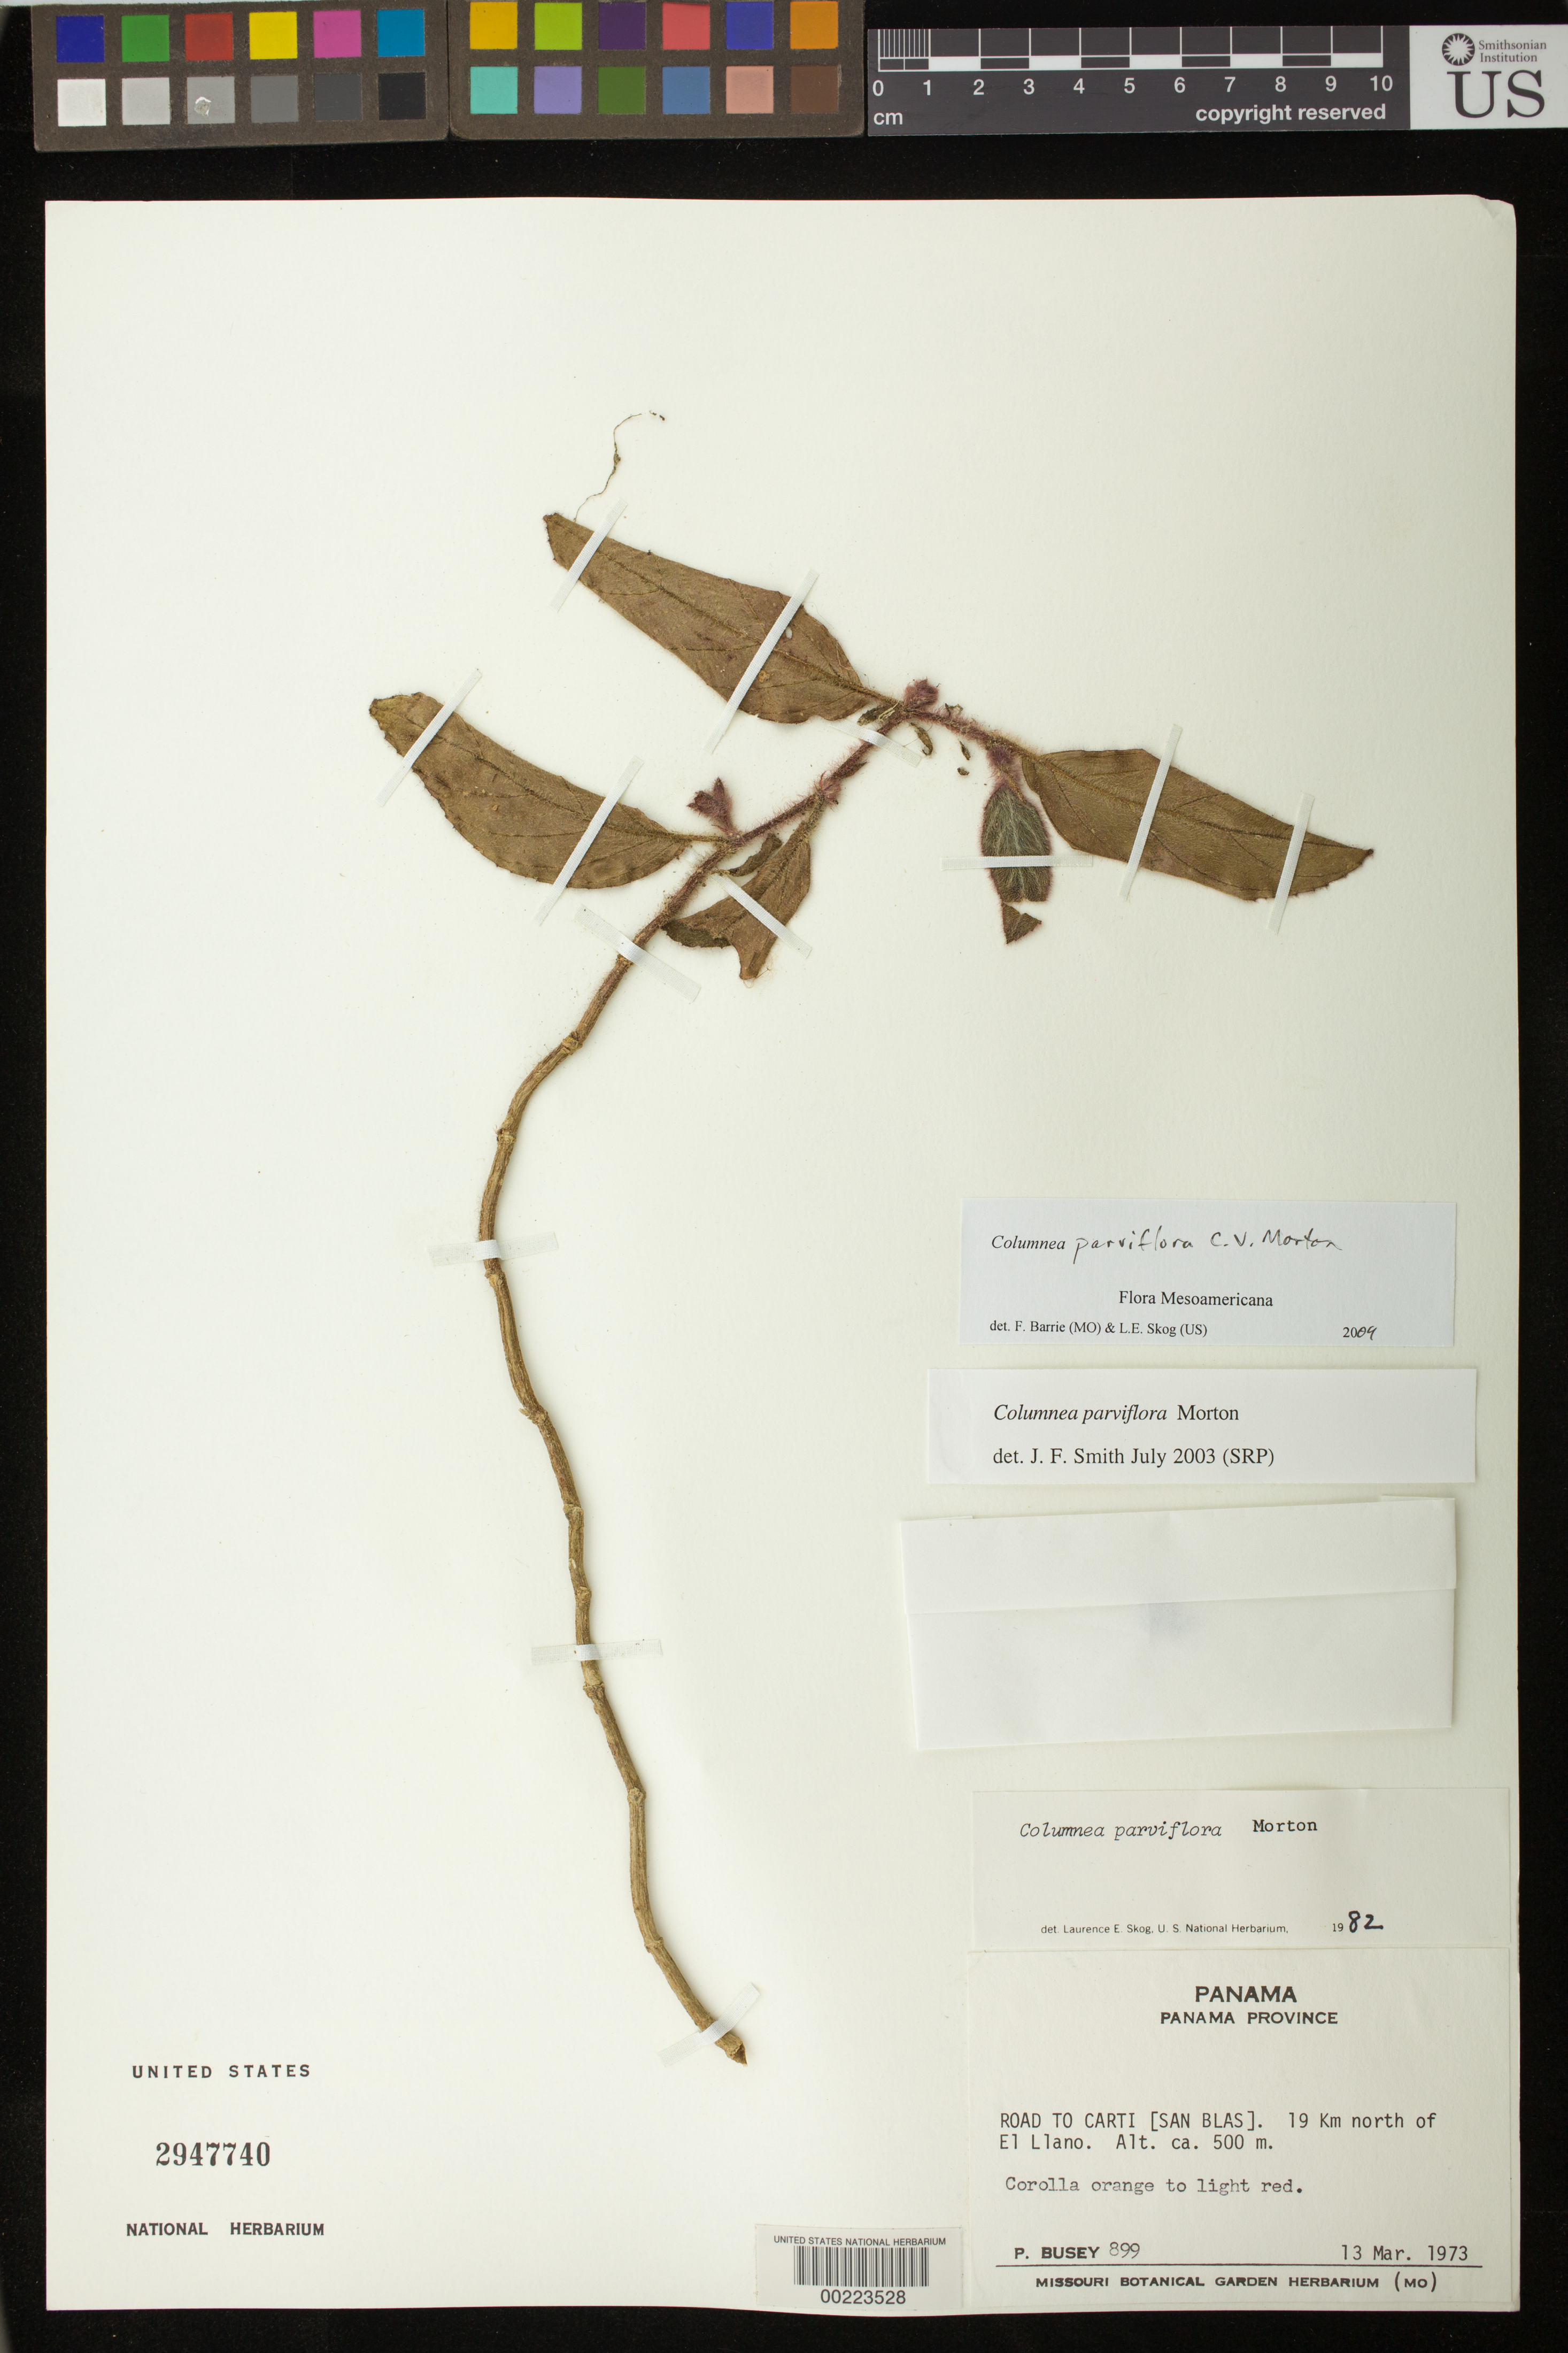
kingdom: Plantae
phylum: Tracheophyta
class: Magnoliopsida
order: Lamiales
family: Gesneriaceae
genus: Columnea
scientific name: Columnea herthae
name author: Mansf.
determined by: Clark, J. L.; Skog, Laurence E.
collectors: P. Busey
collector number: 899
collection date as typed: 13 Mar 1973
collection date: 1973-03-13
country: Panama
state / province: Panamá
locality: Road to Carti [San Blas], 19 km N of El Llano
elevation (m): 500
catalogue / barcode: US 2947740